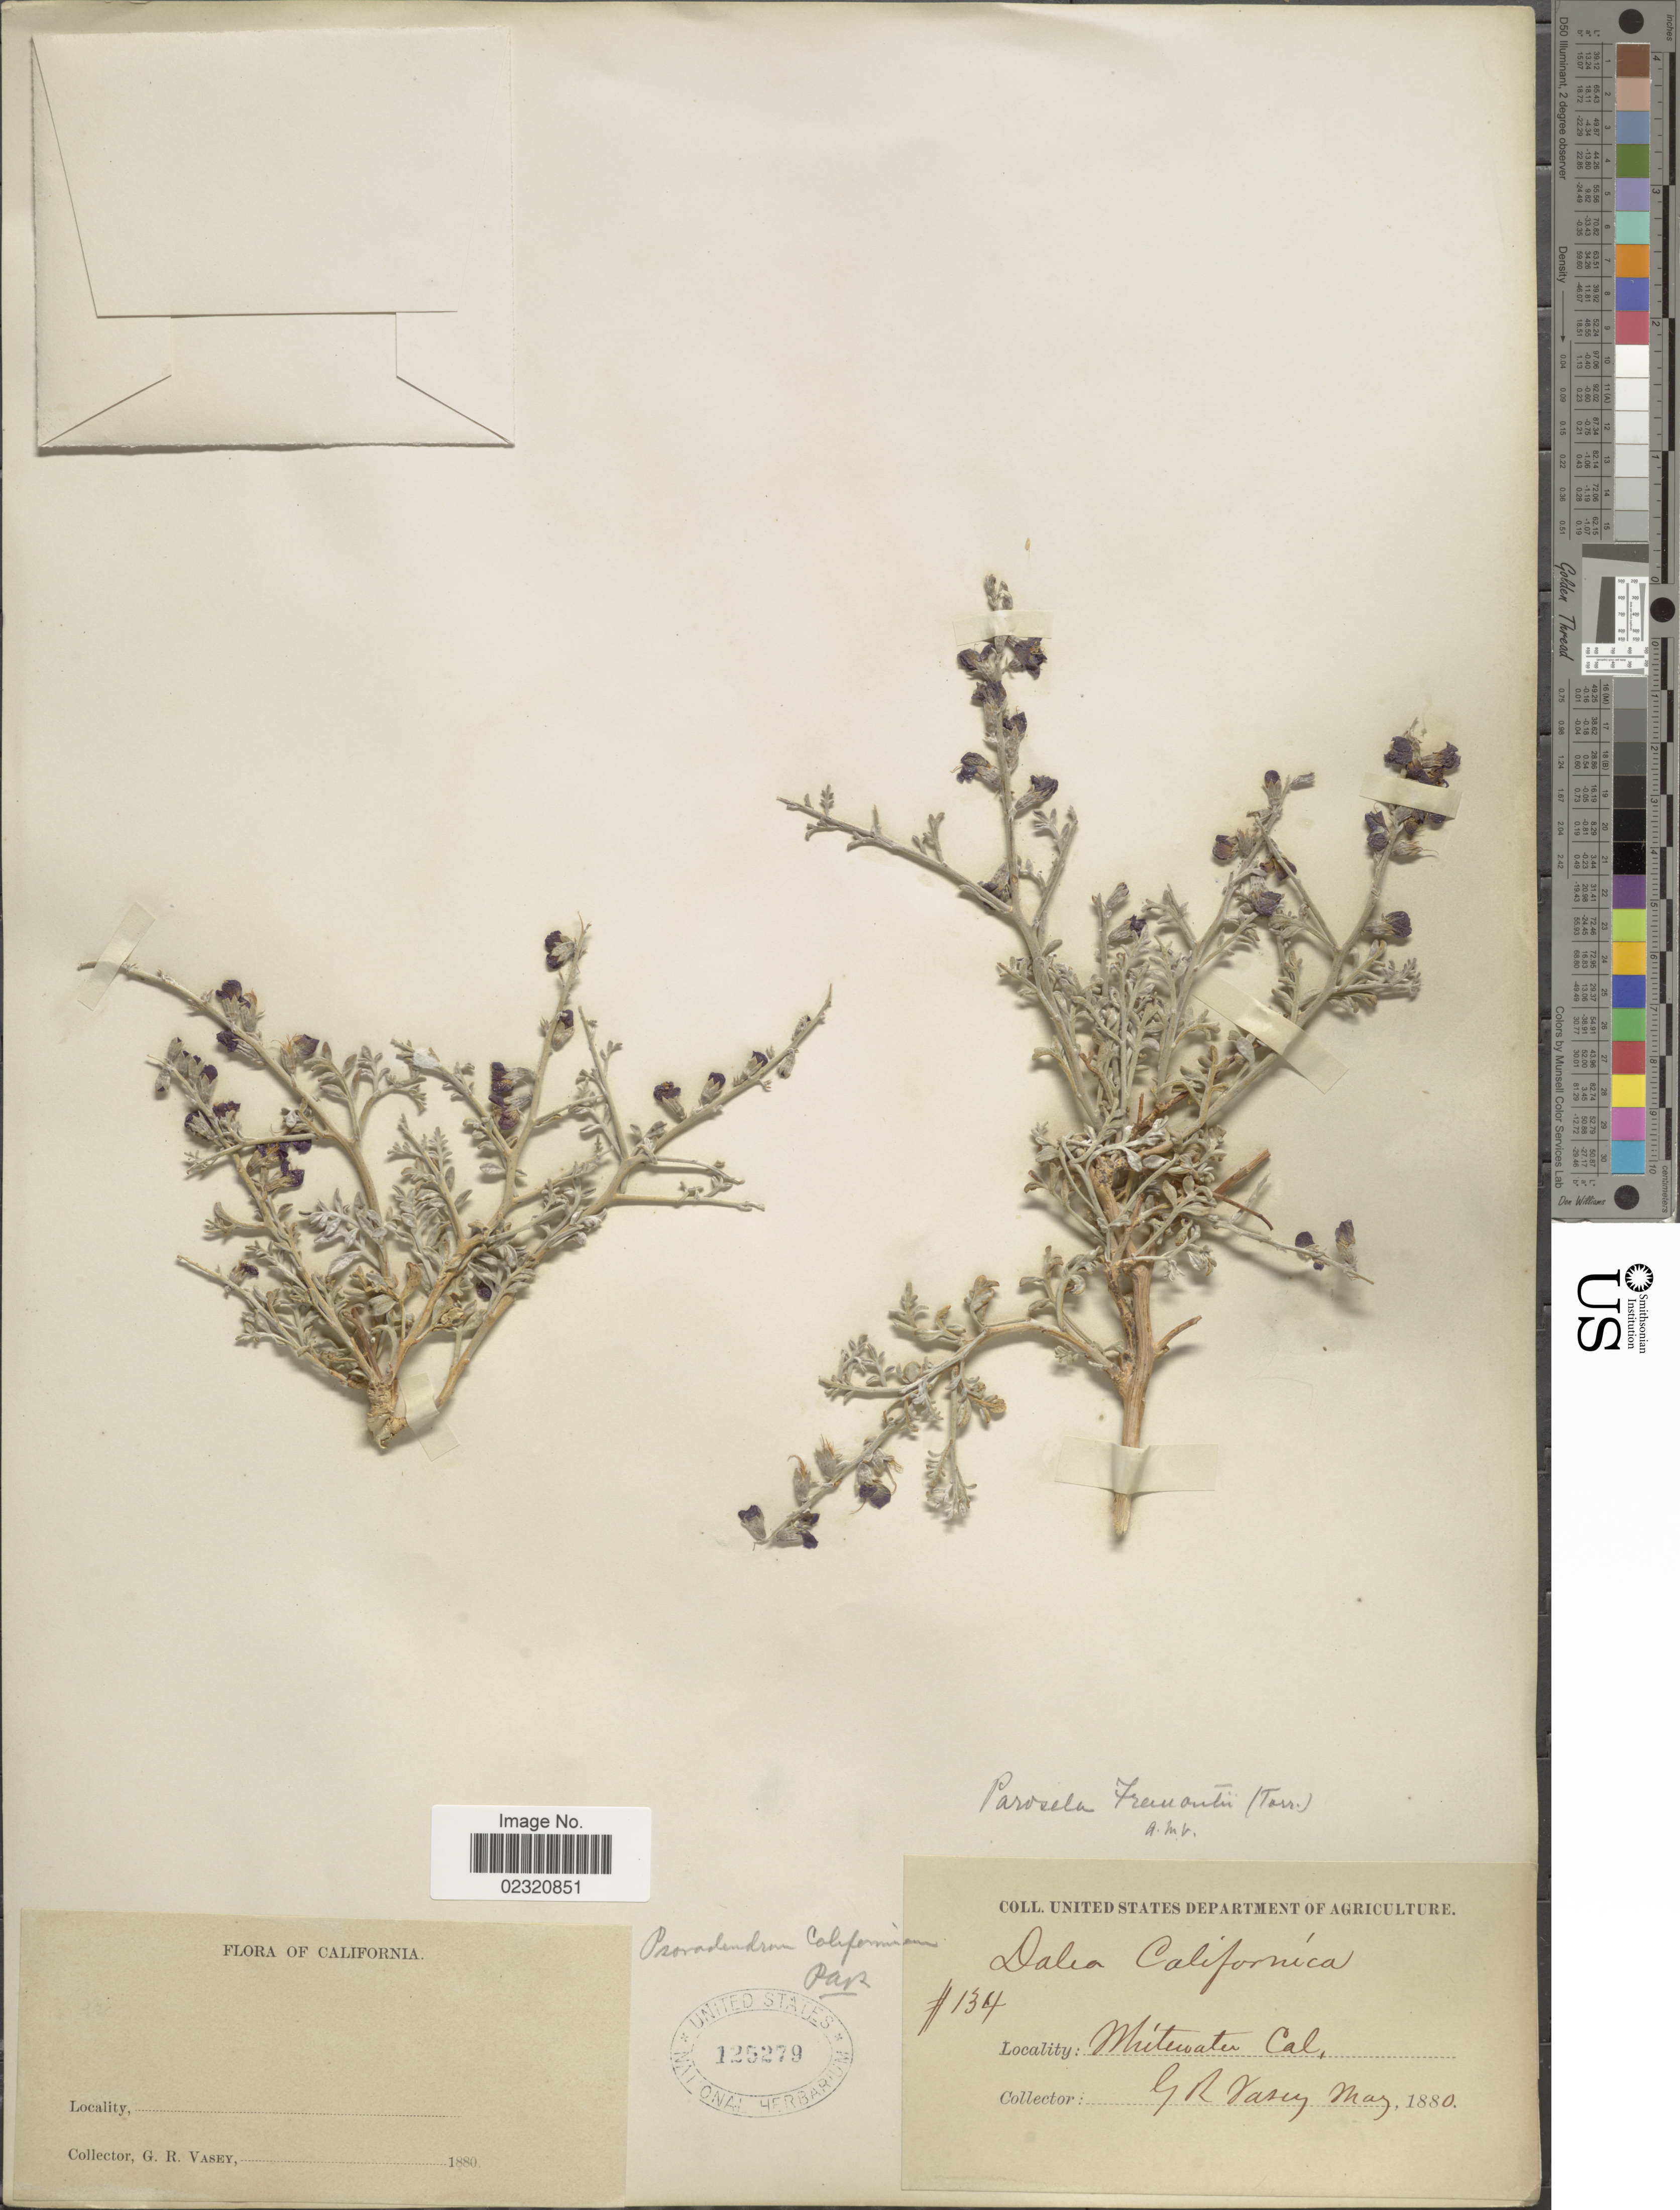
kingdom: Plantae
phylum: Tracheophyta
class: Magnoliopsida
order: Fabales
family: Fabaceae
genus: Psorothamnus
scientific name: Psorothamnus arborescens var. arborescens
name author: (Torr. ex A. Gray) Barneby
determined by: Strong, M. T., (US), Smithsonian Institution - National Museum of Natural History (UNITED STATES)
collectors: G. R. Vasey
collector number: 134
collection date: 1880-05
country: United States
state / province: California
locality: Whitewater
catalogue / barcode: US 125279